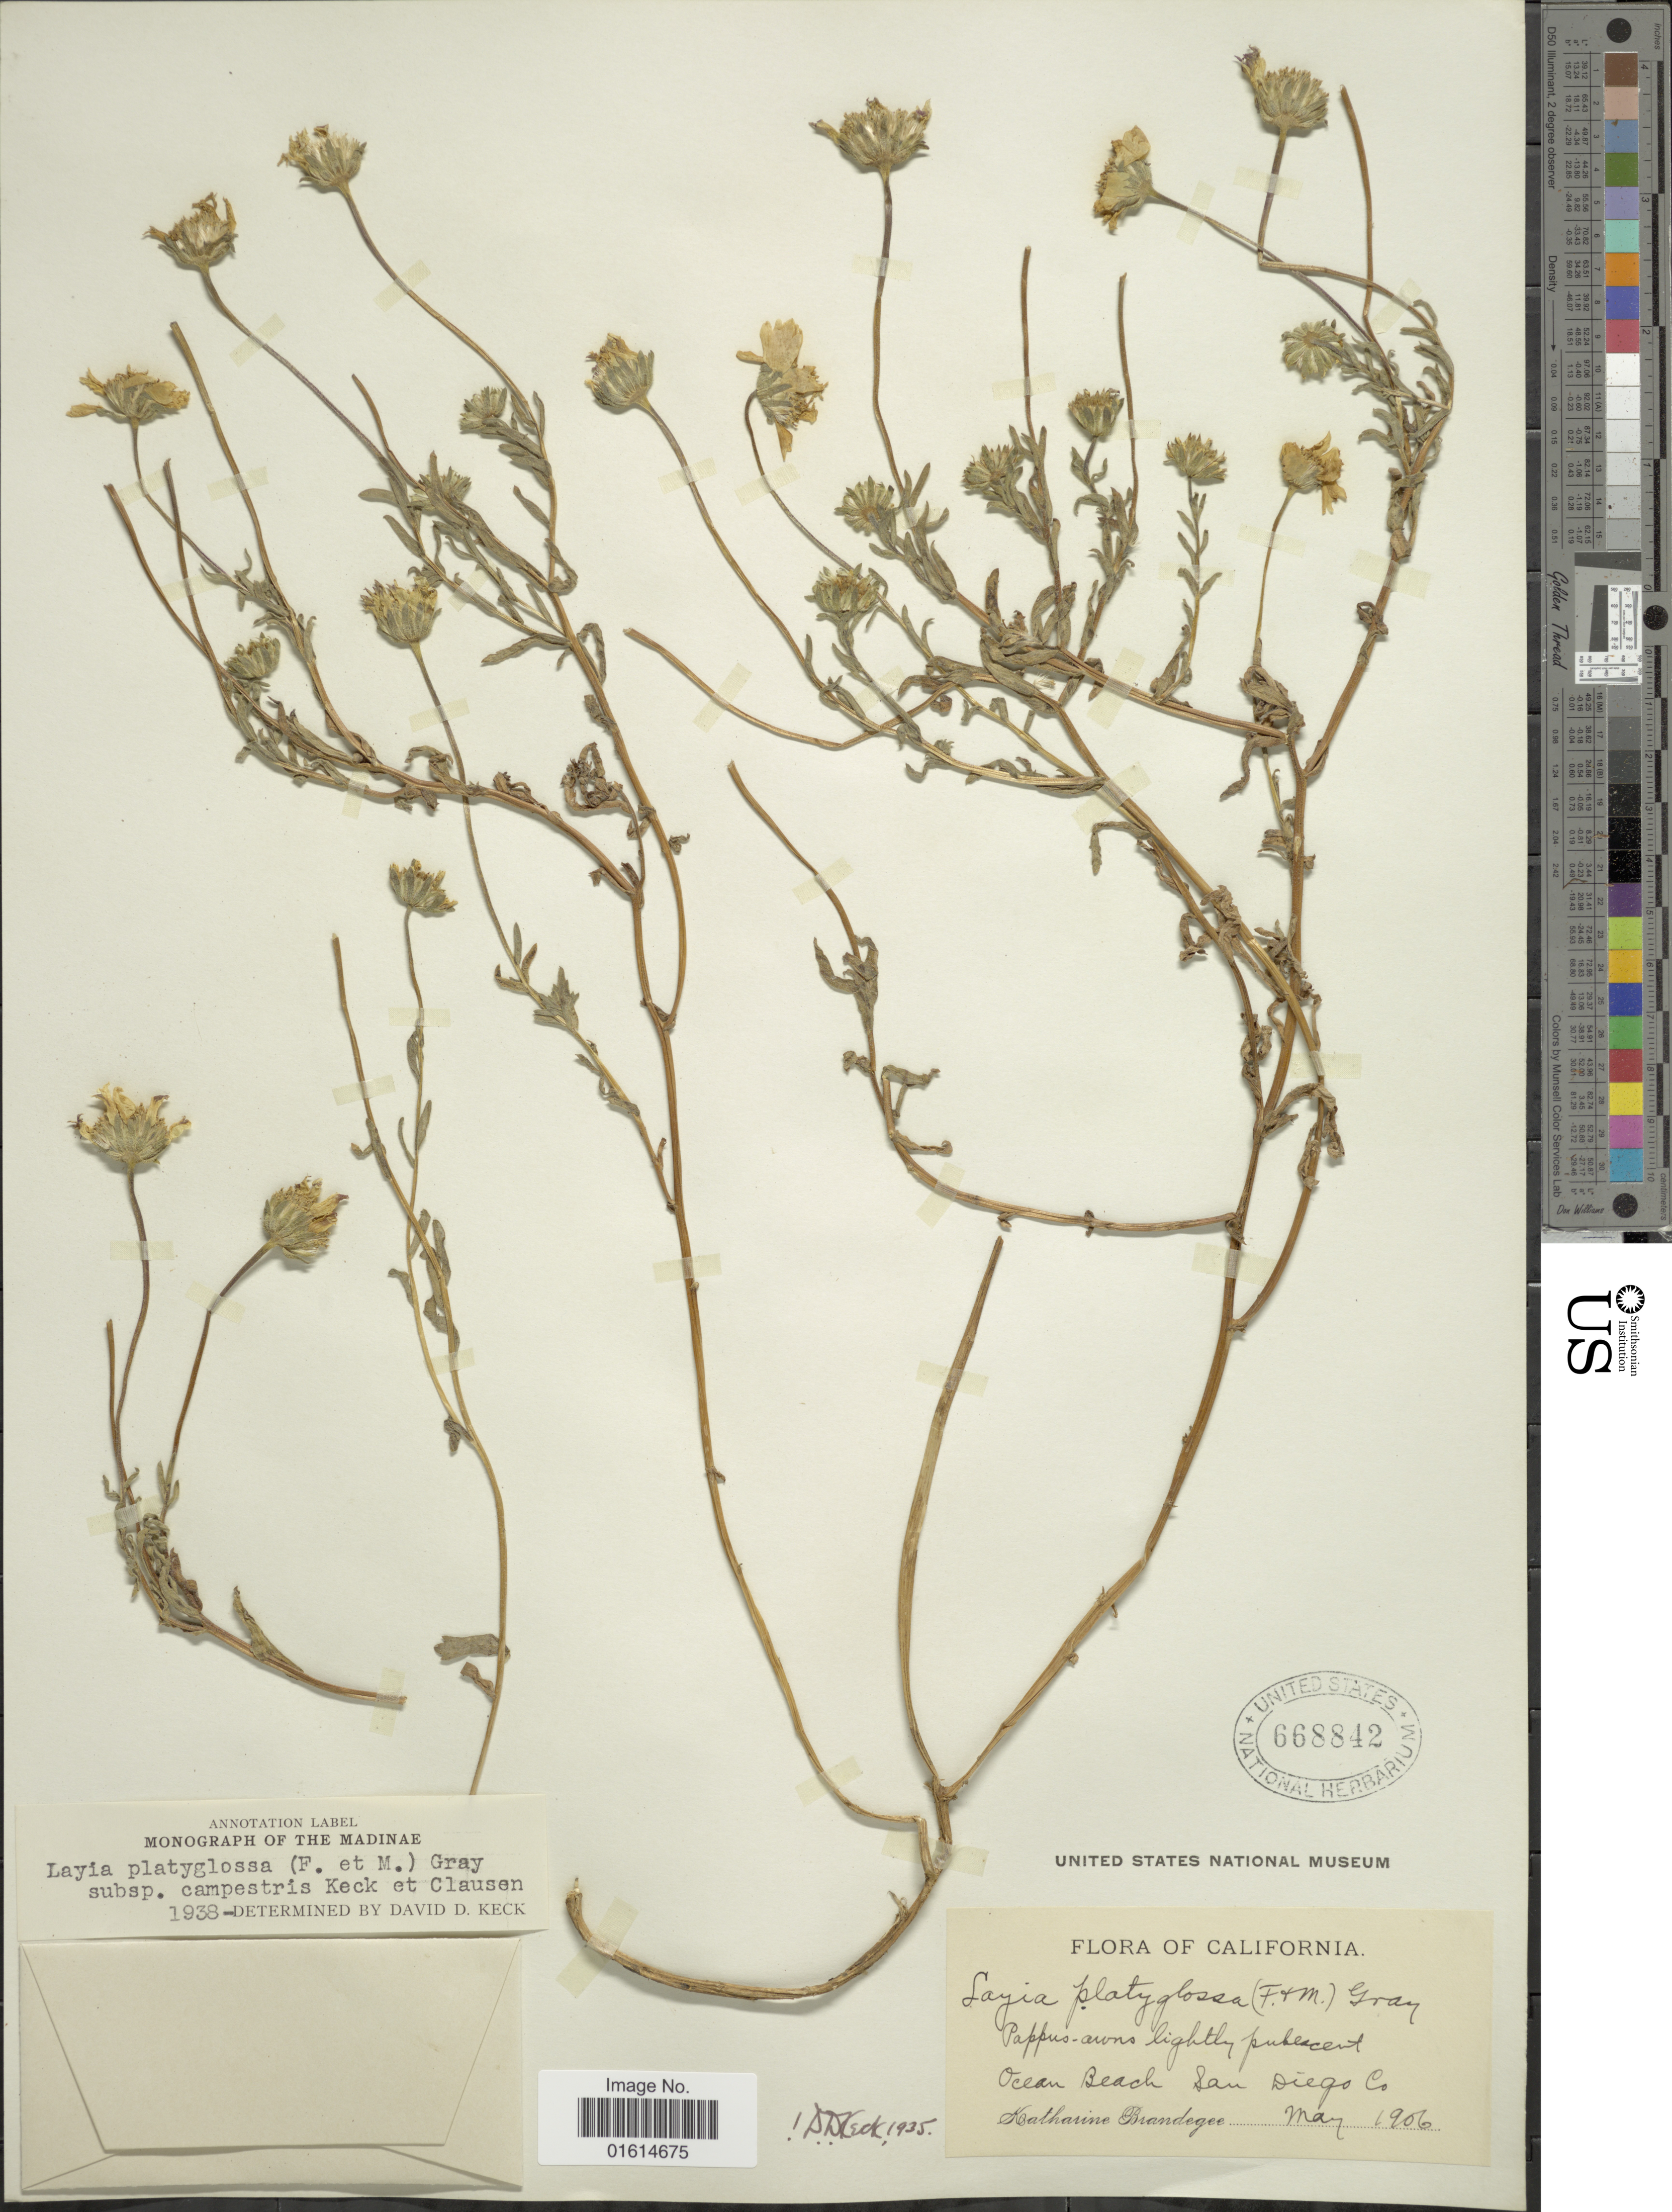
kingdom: Plantae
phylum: Tracheophyta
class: Magnoliopsida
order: Asterales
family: Asteraceae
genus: Layia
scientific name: Layia platyglossa subsp. campestris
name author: D.D. Keck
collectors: M. K. Brandegee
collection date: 1906-05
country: United States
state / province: California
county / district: San Diego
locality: Ocean Beach, San Diego Co.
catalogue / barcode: US 668842